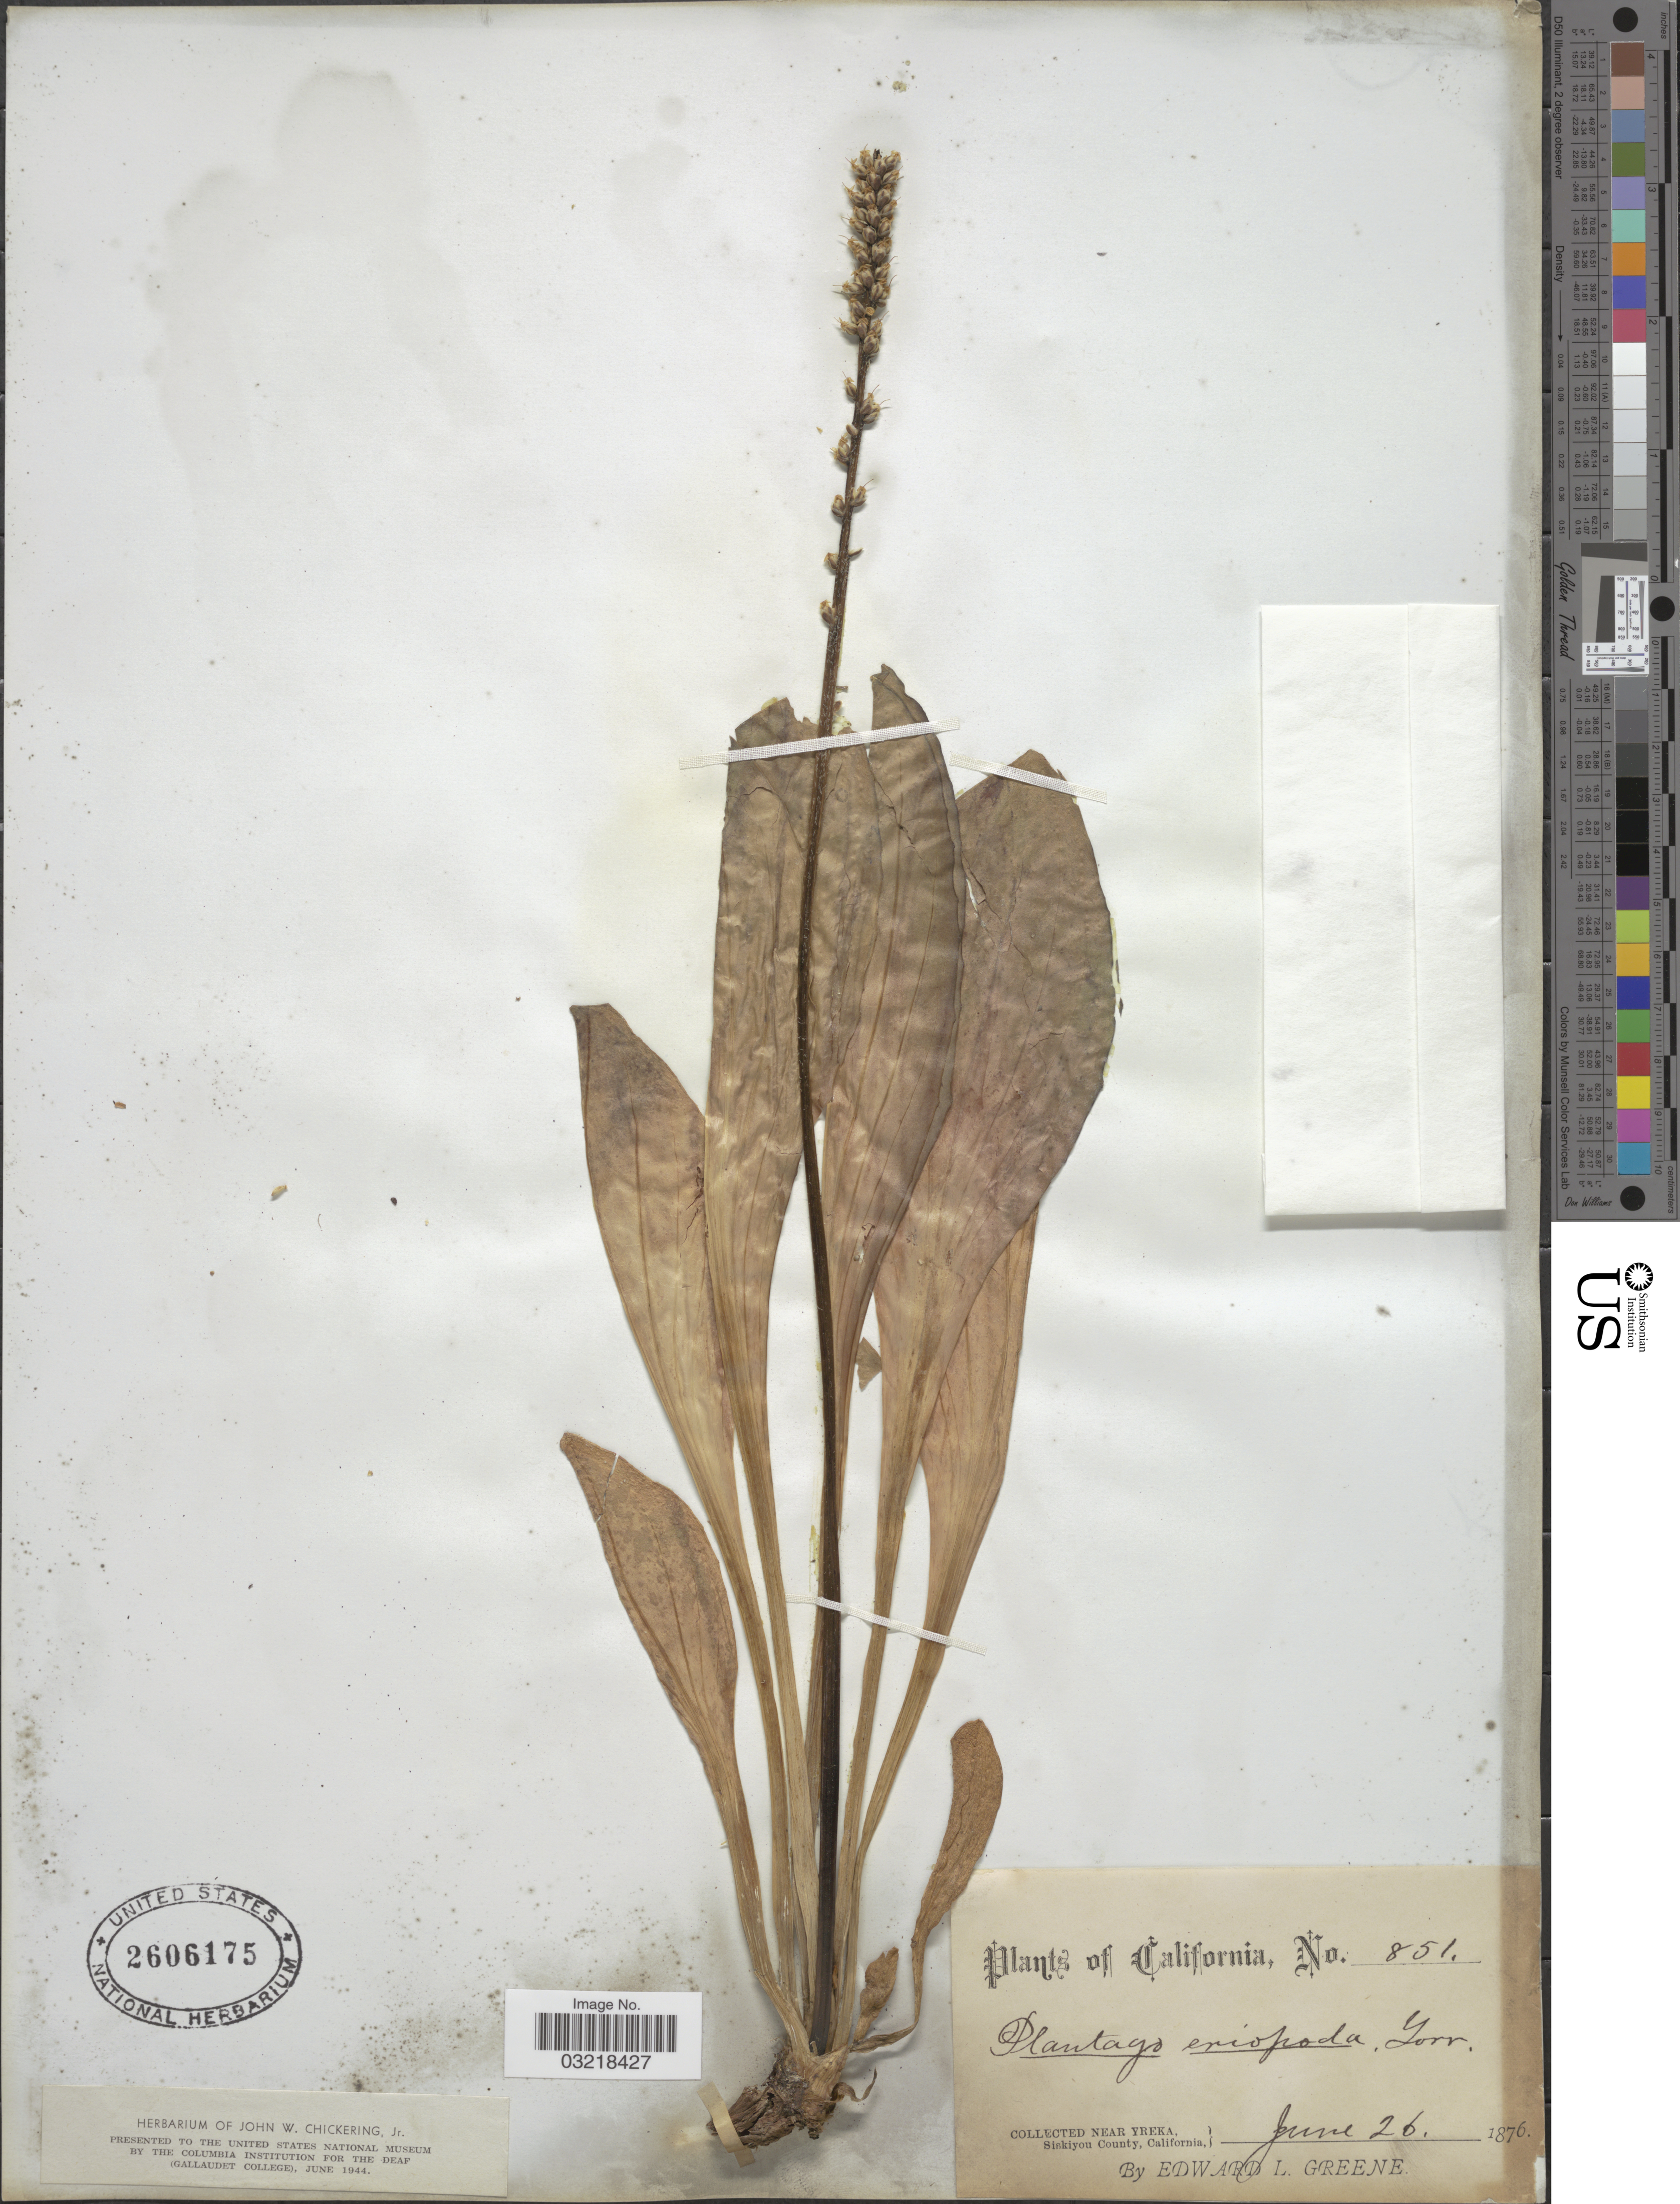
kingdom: Plantae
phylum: Tracheophyta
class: Magnoliopsida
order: Lamiales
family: Plantaginaceae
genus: Plantago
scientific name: Plantago eriopoda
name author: Torr.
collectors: E. L. Greene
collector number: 851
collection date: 1876-06-26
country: United States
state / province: California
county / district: Siskiyou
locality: Near Yreka, Siskiyou County.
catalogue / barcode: US 2606175